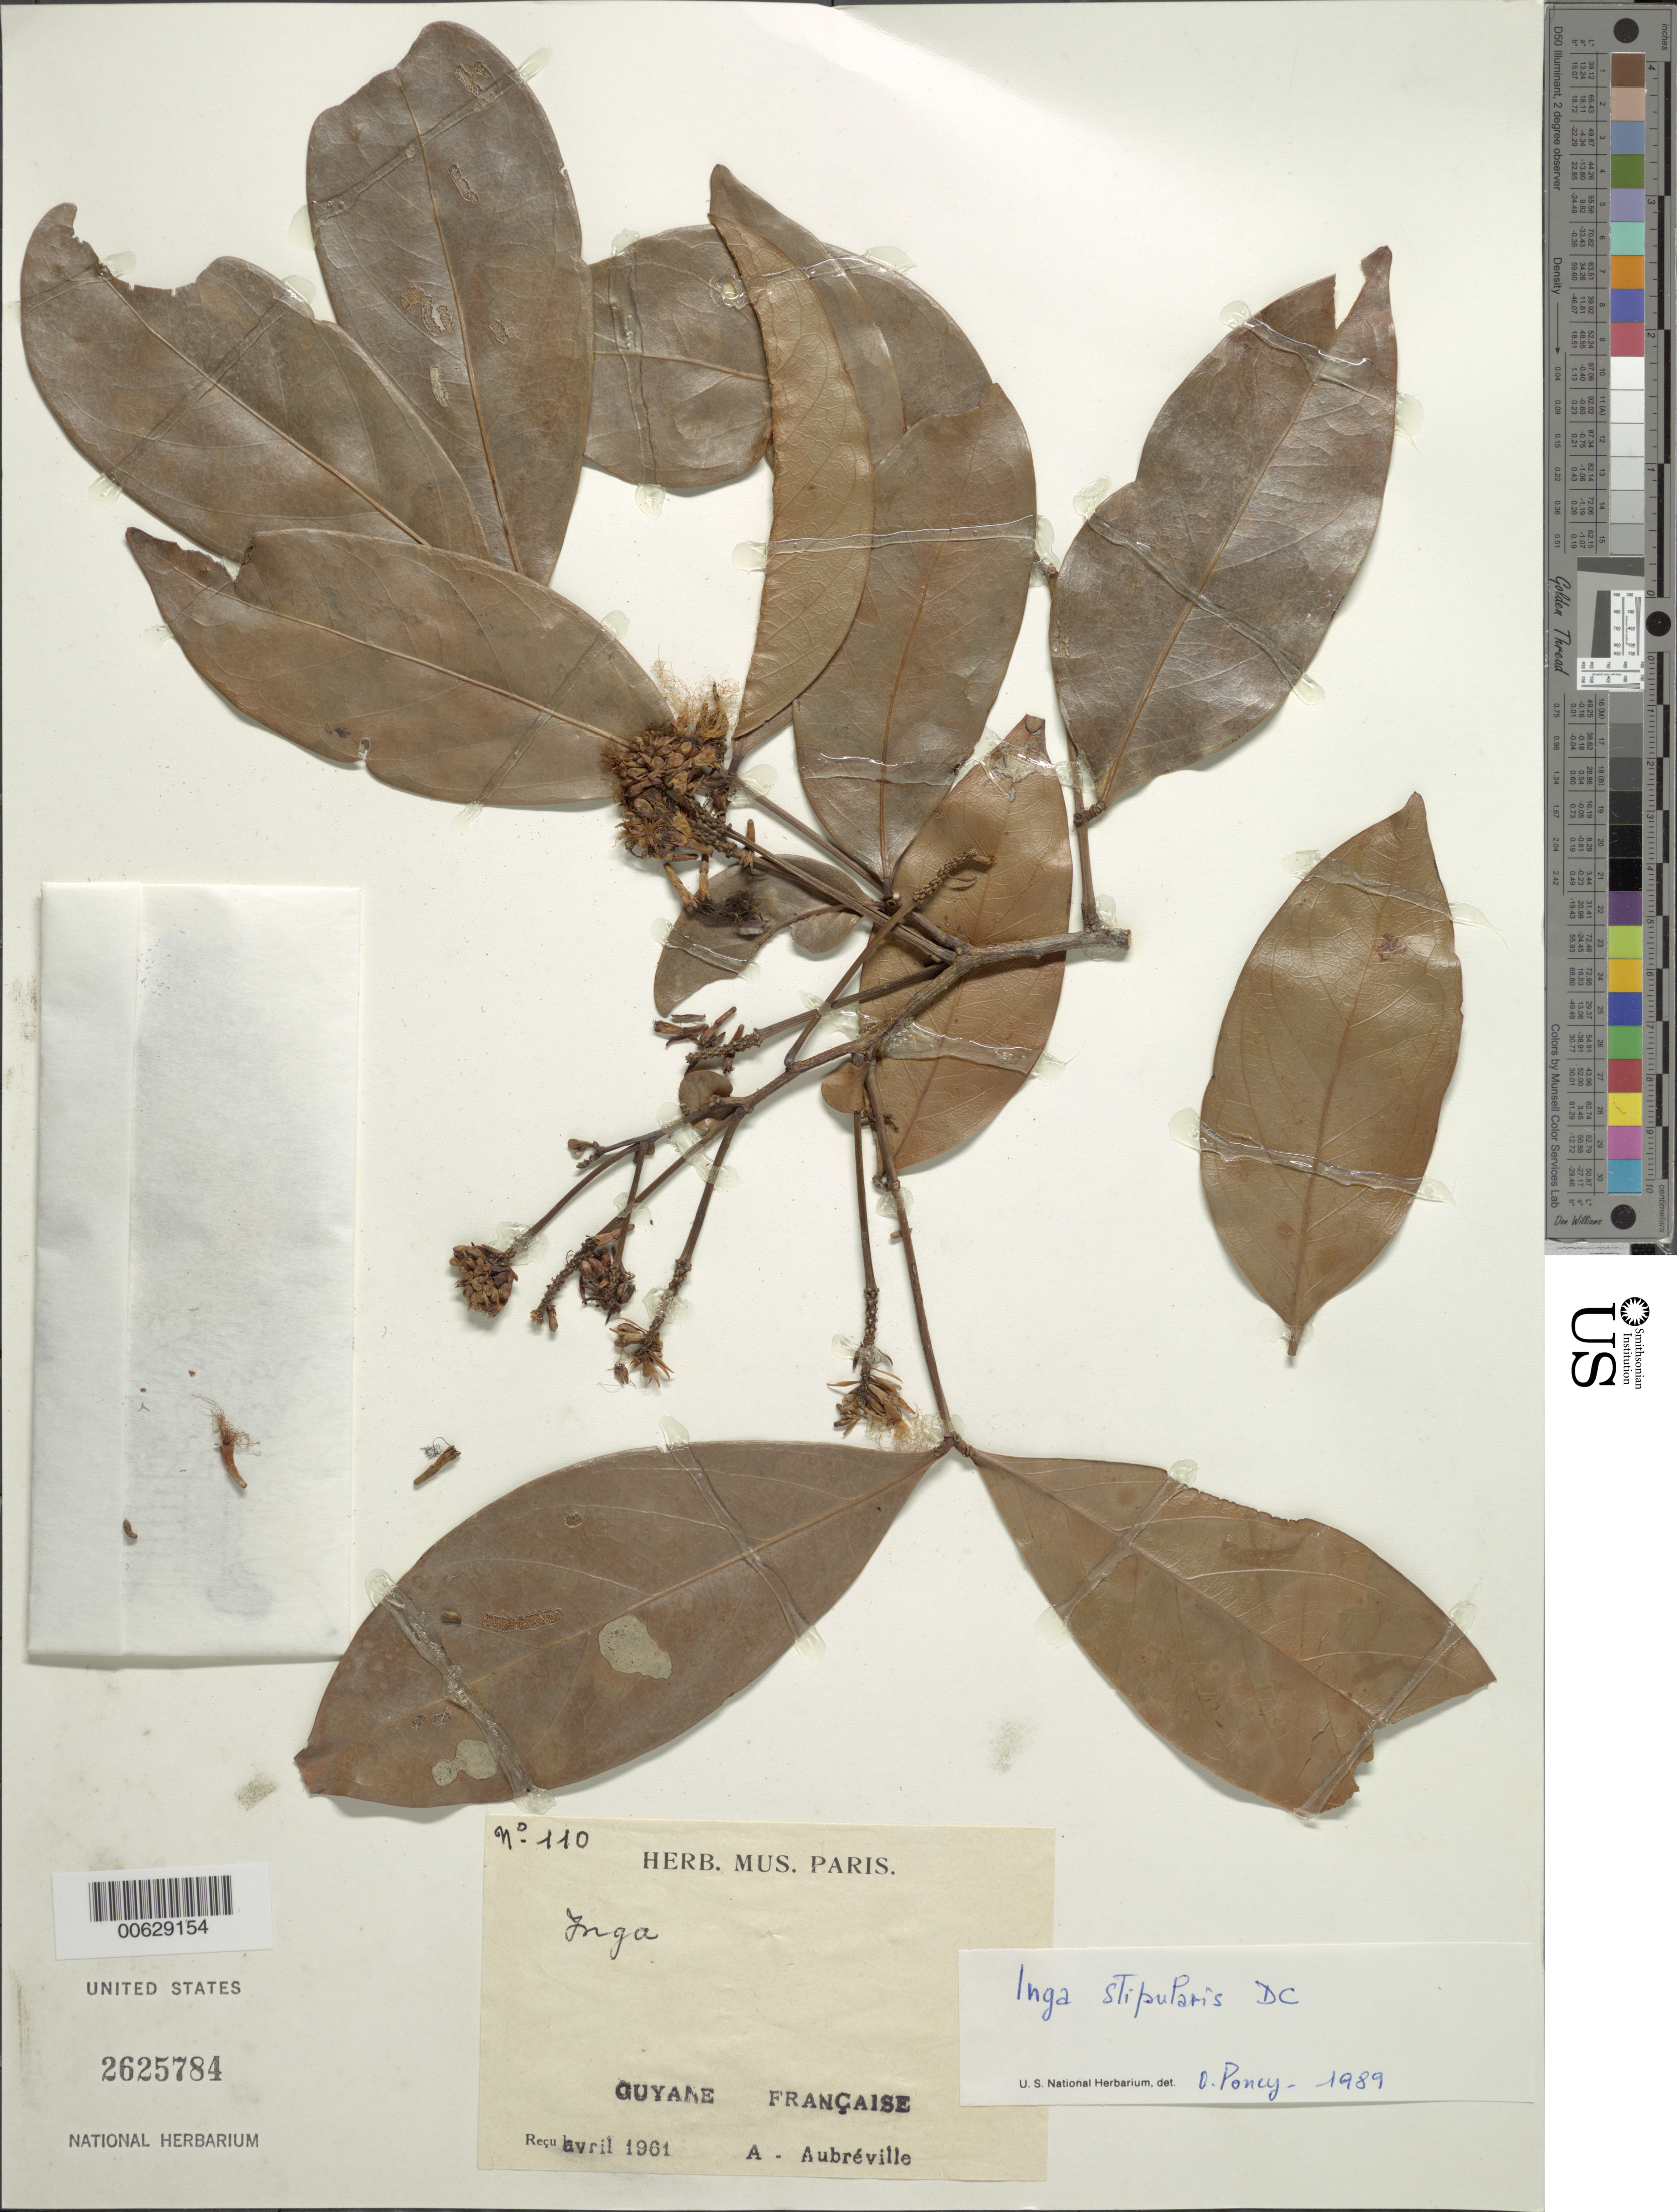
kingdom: Plantae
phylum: Tracheophyta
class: Magnoliopsida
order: Fabales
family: Fabaceae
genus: Inga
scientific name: Inga stipularis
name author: DC.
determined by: Poncy, O.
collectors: A. Aubréville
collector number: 110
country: French Guiana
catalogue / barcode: US 2625784